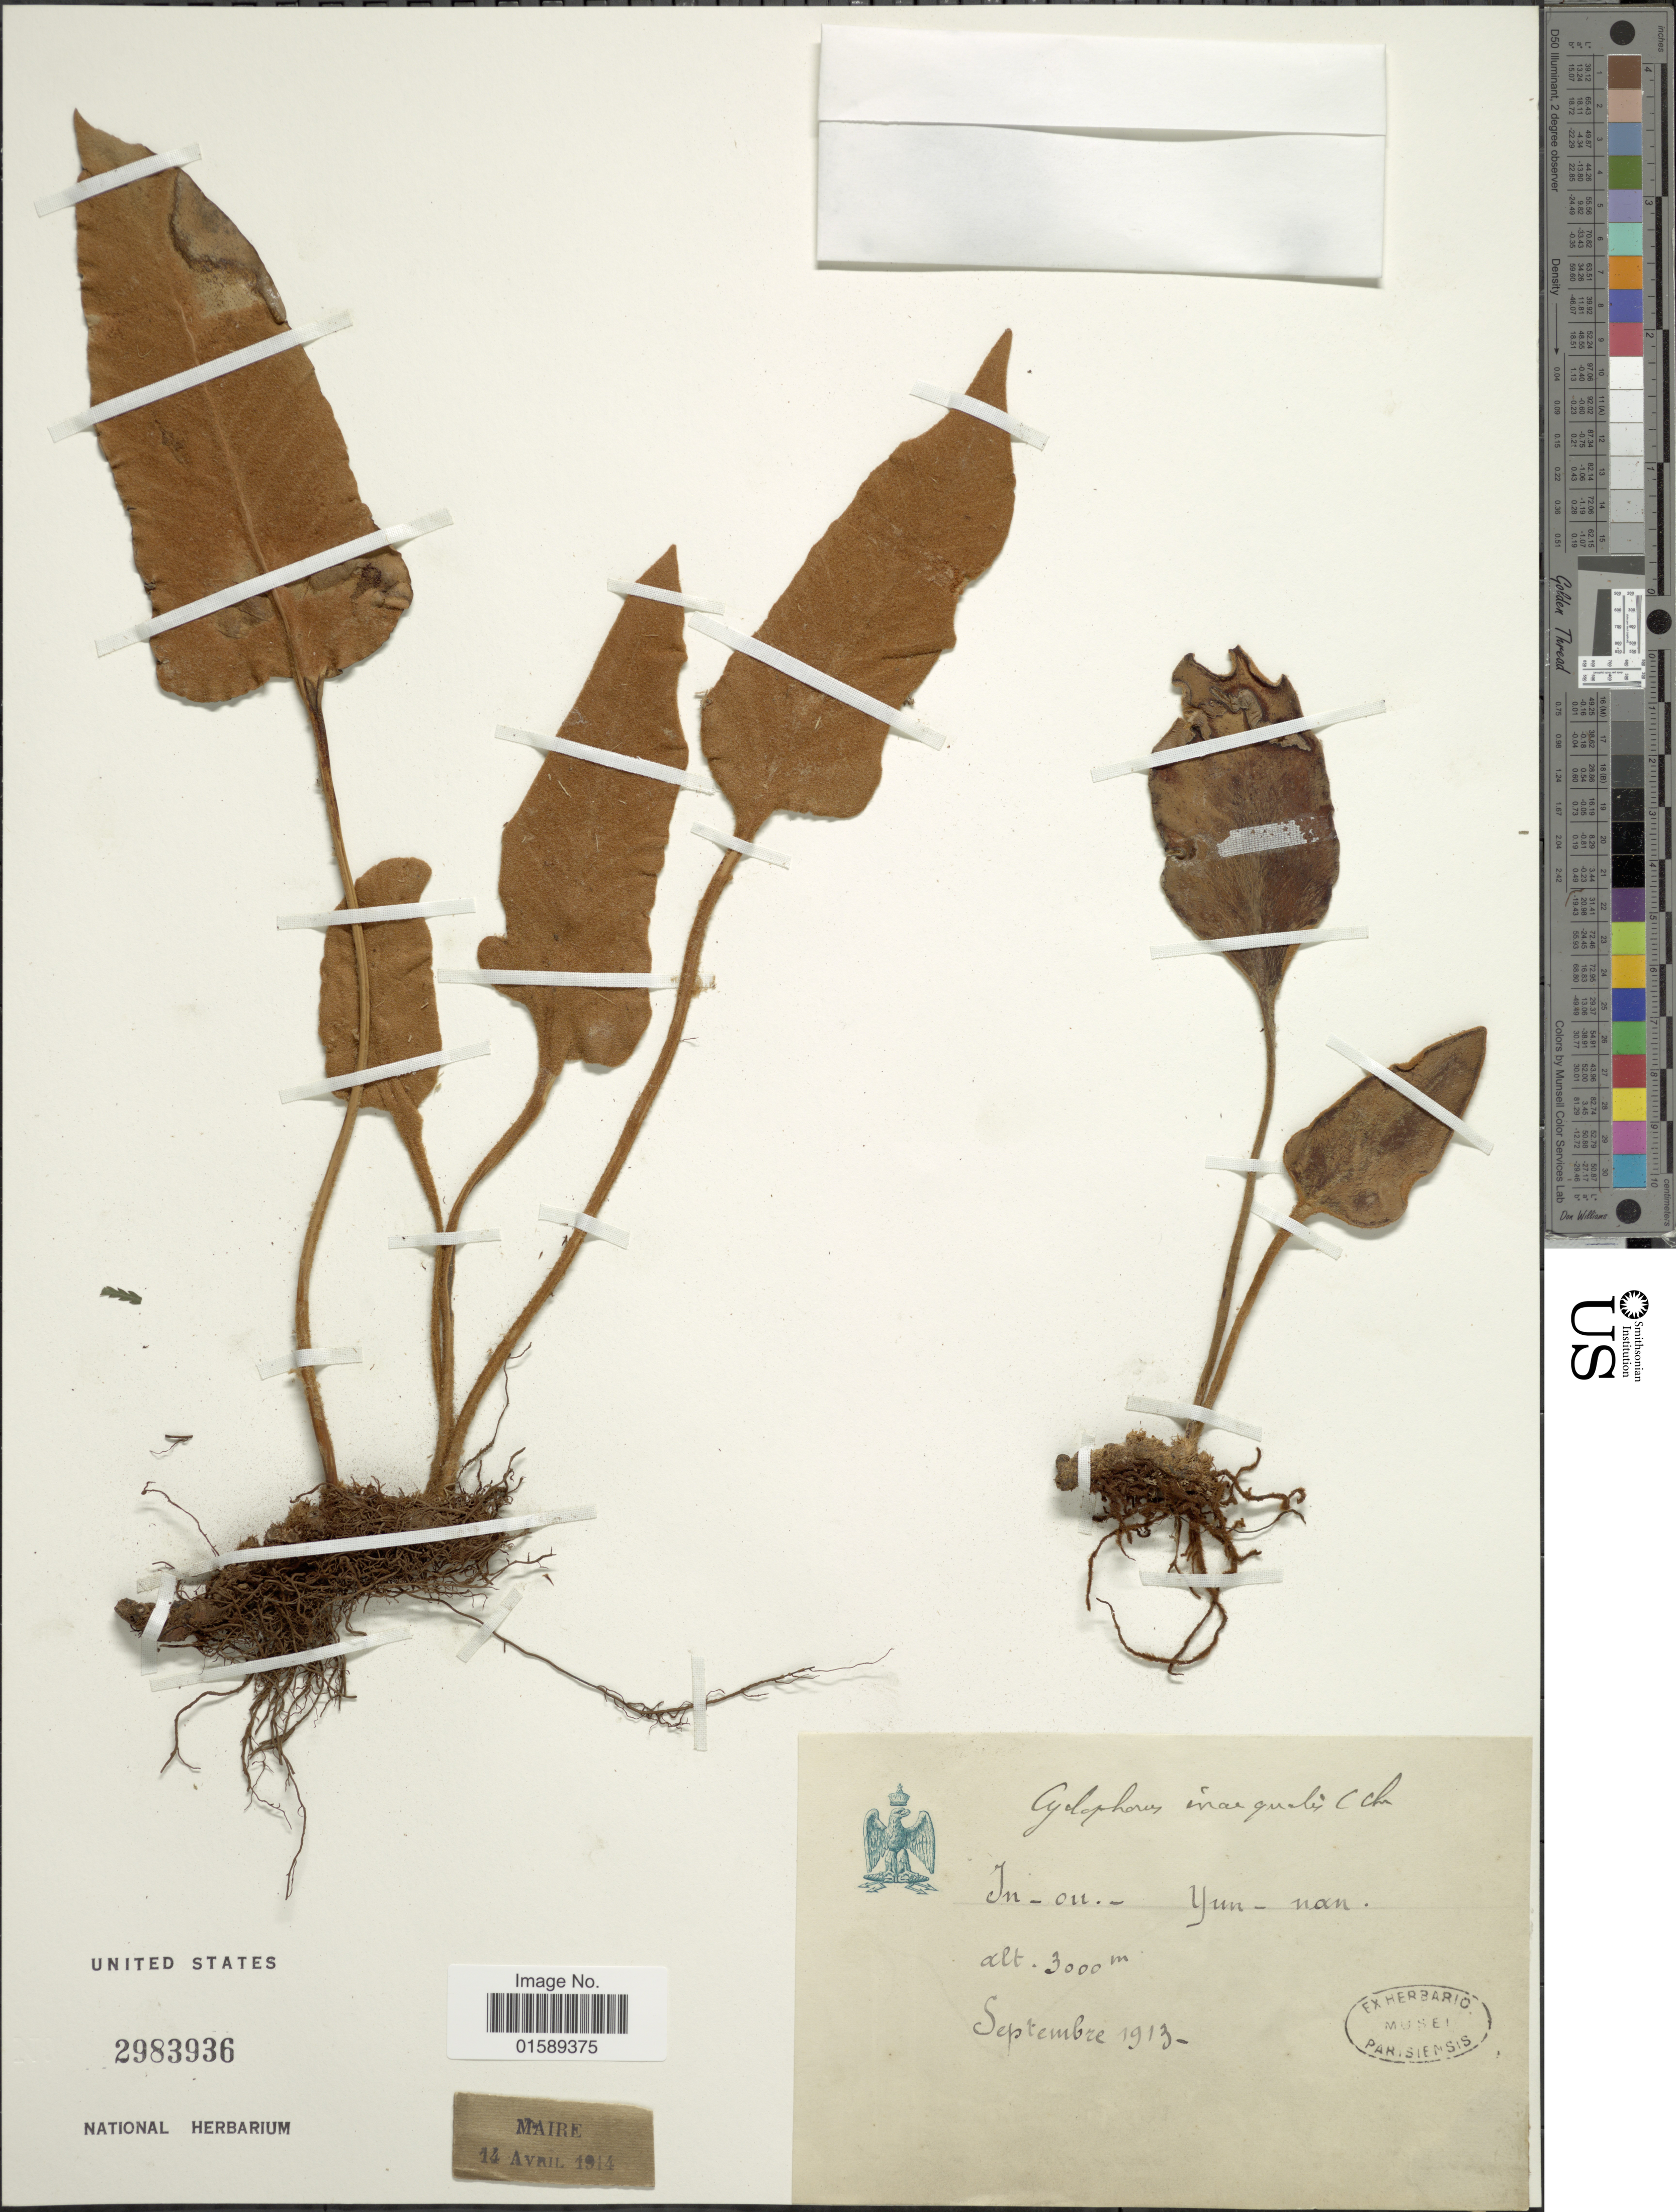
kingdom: Plantae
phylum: Tracheophyta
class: Polypodiopsida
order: Polypodiales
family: Polypodiaceae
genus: Pyrrosia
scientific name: Pyrrosia sheareri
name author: (Baker) Ching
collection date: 1913-09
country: China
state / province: Yunnan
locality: In-ou.- Yun-nan.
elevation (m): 3000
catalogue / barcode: US 2983936